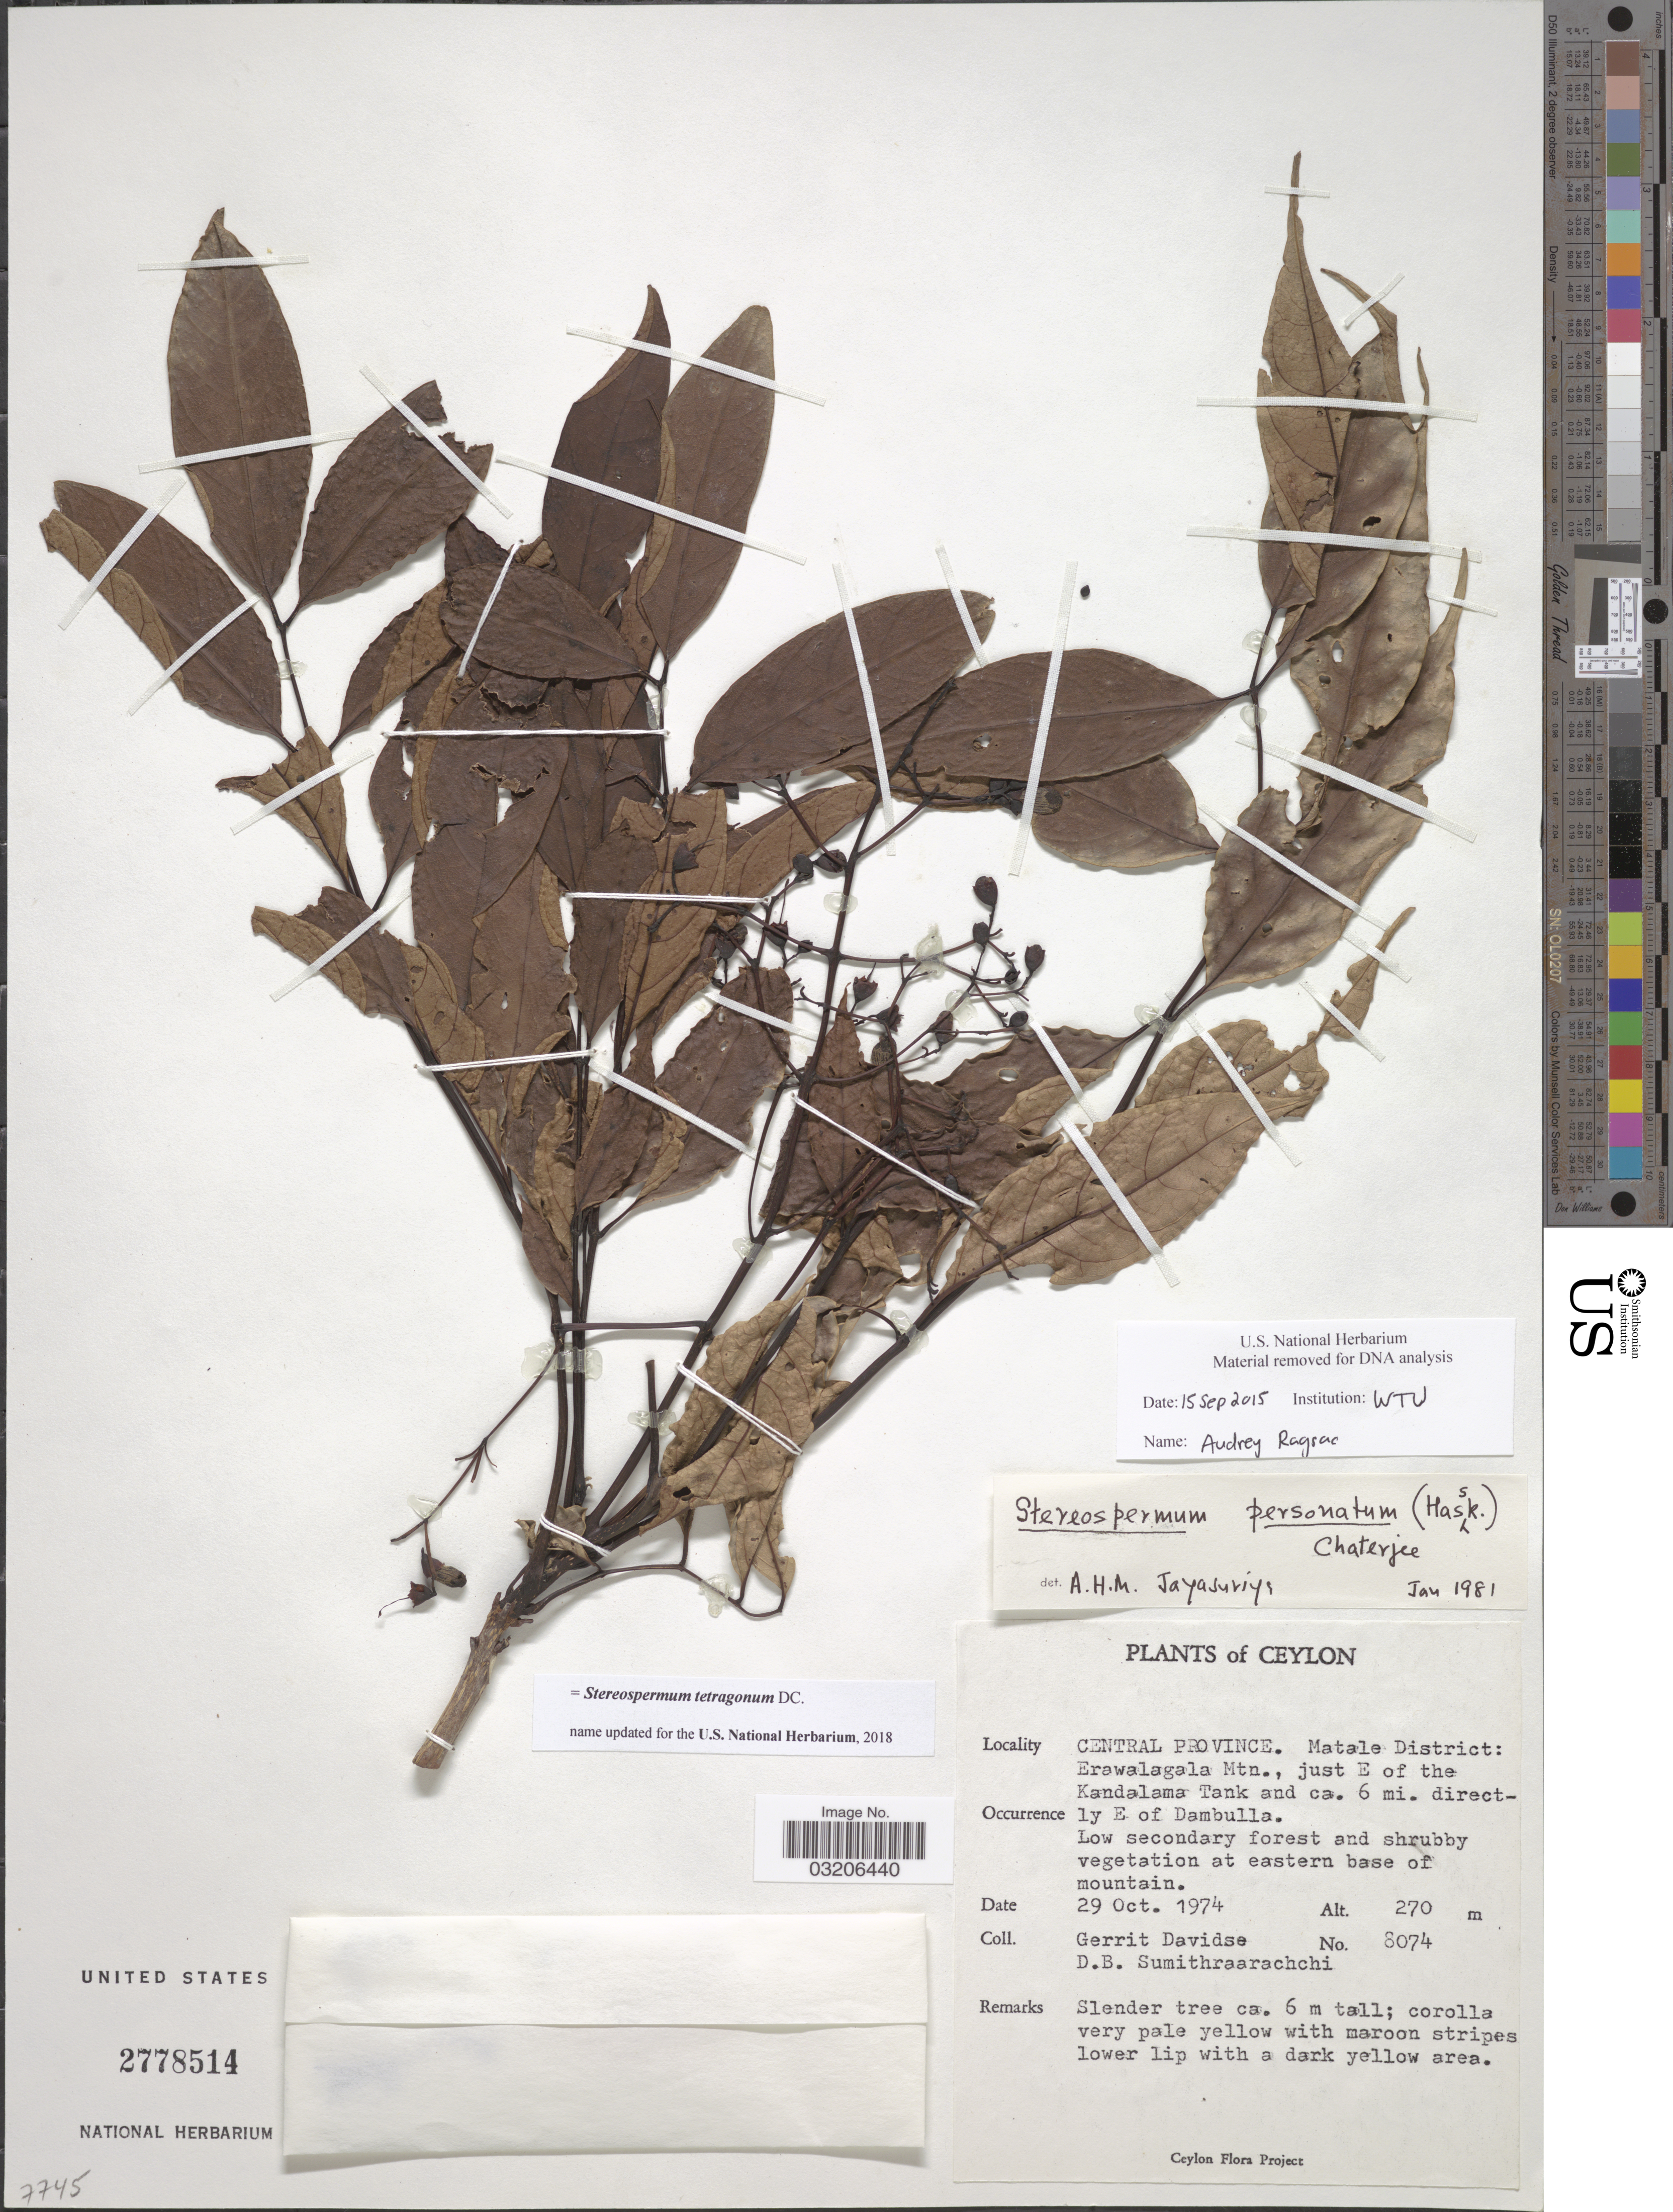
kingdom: Plantae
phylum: Tracheophyta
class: Magnoliopsida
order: Lamiales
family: Bignoniaceae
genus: Stereospermum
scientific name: Stereospermum tetragonum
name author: DC.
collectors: G. Davidse & D. B. Sumithraarachchi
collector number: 8074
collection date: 1974-10-29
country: Sri Lanka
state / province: Central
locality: Ceylon. Matale District: Erawalagala Mtn., just E of the Kandalama Tank and ca. 6 mi directly E of Dambulla.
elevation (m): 270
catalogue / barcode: US 2778514